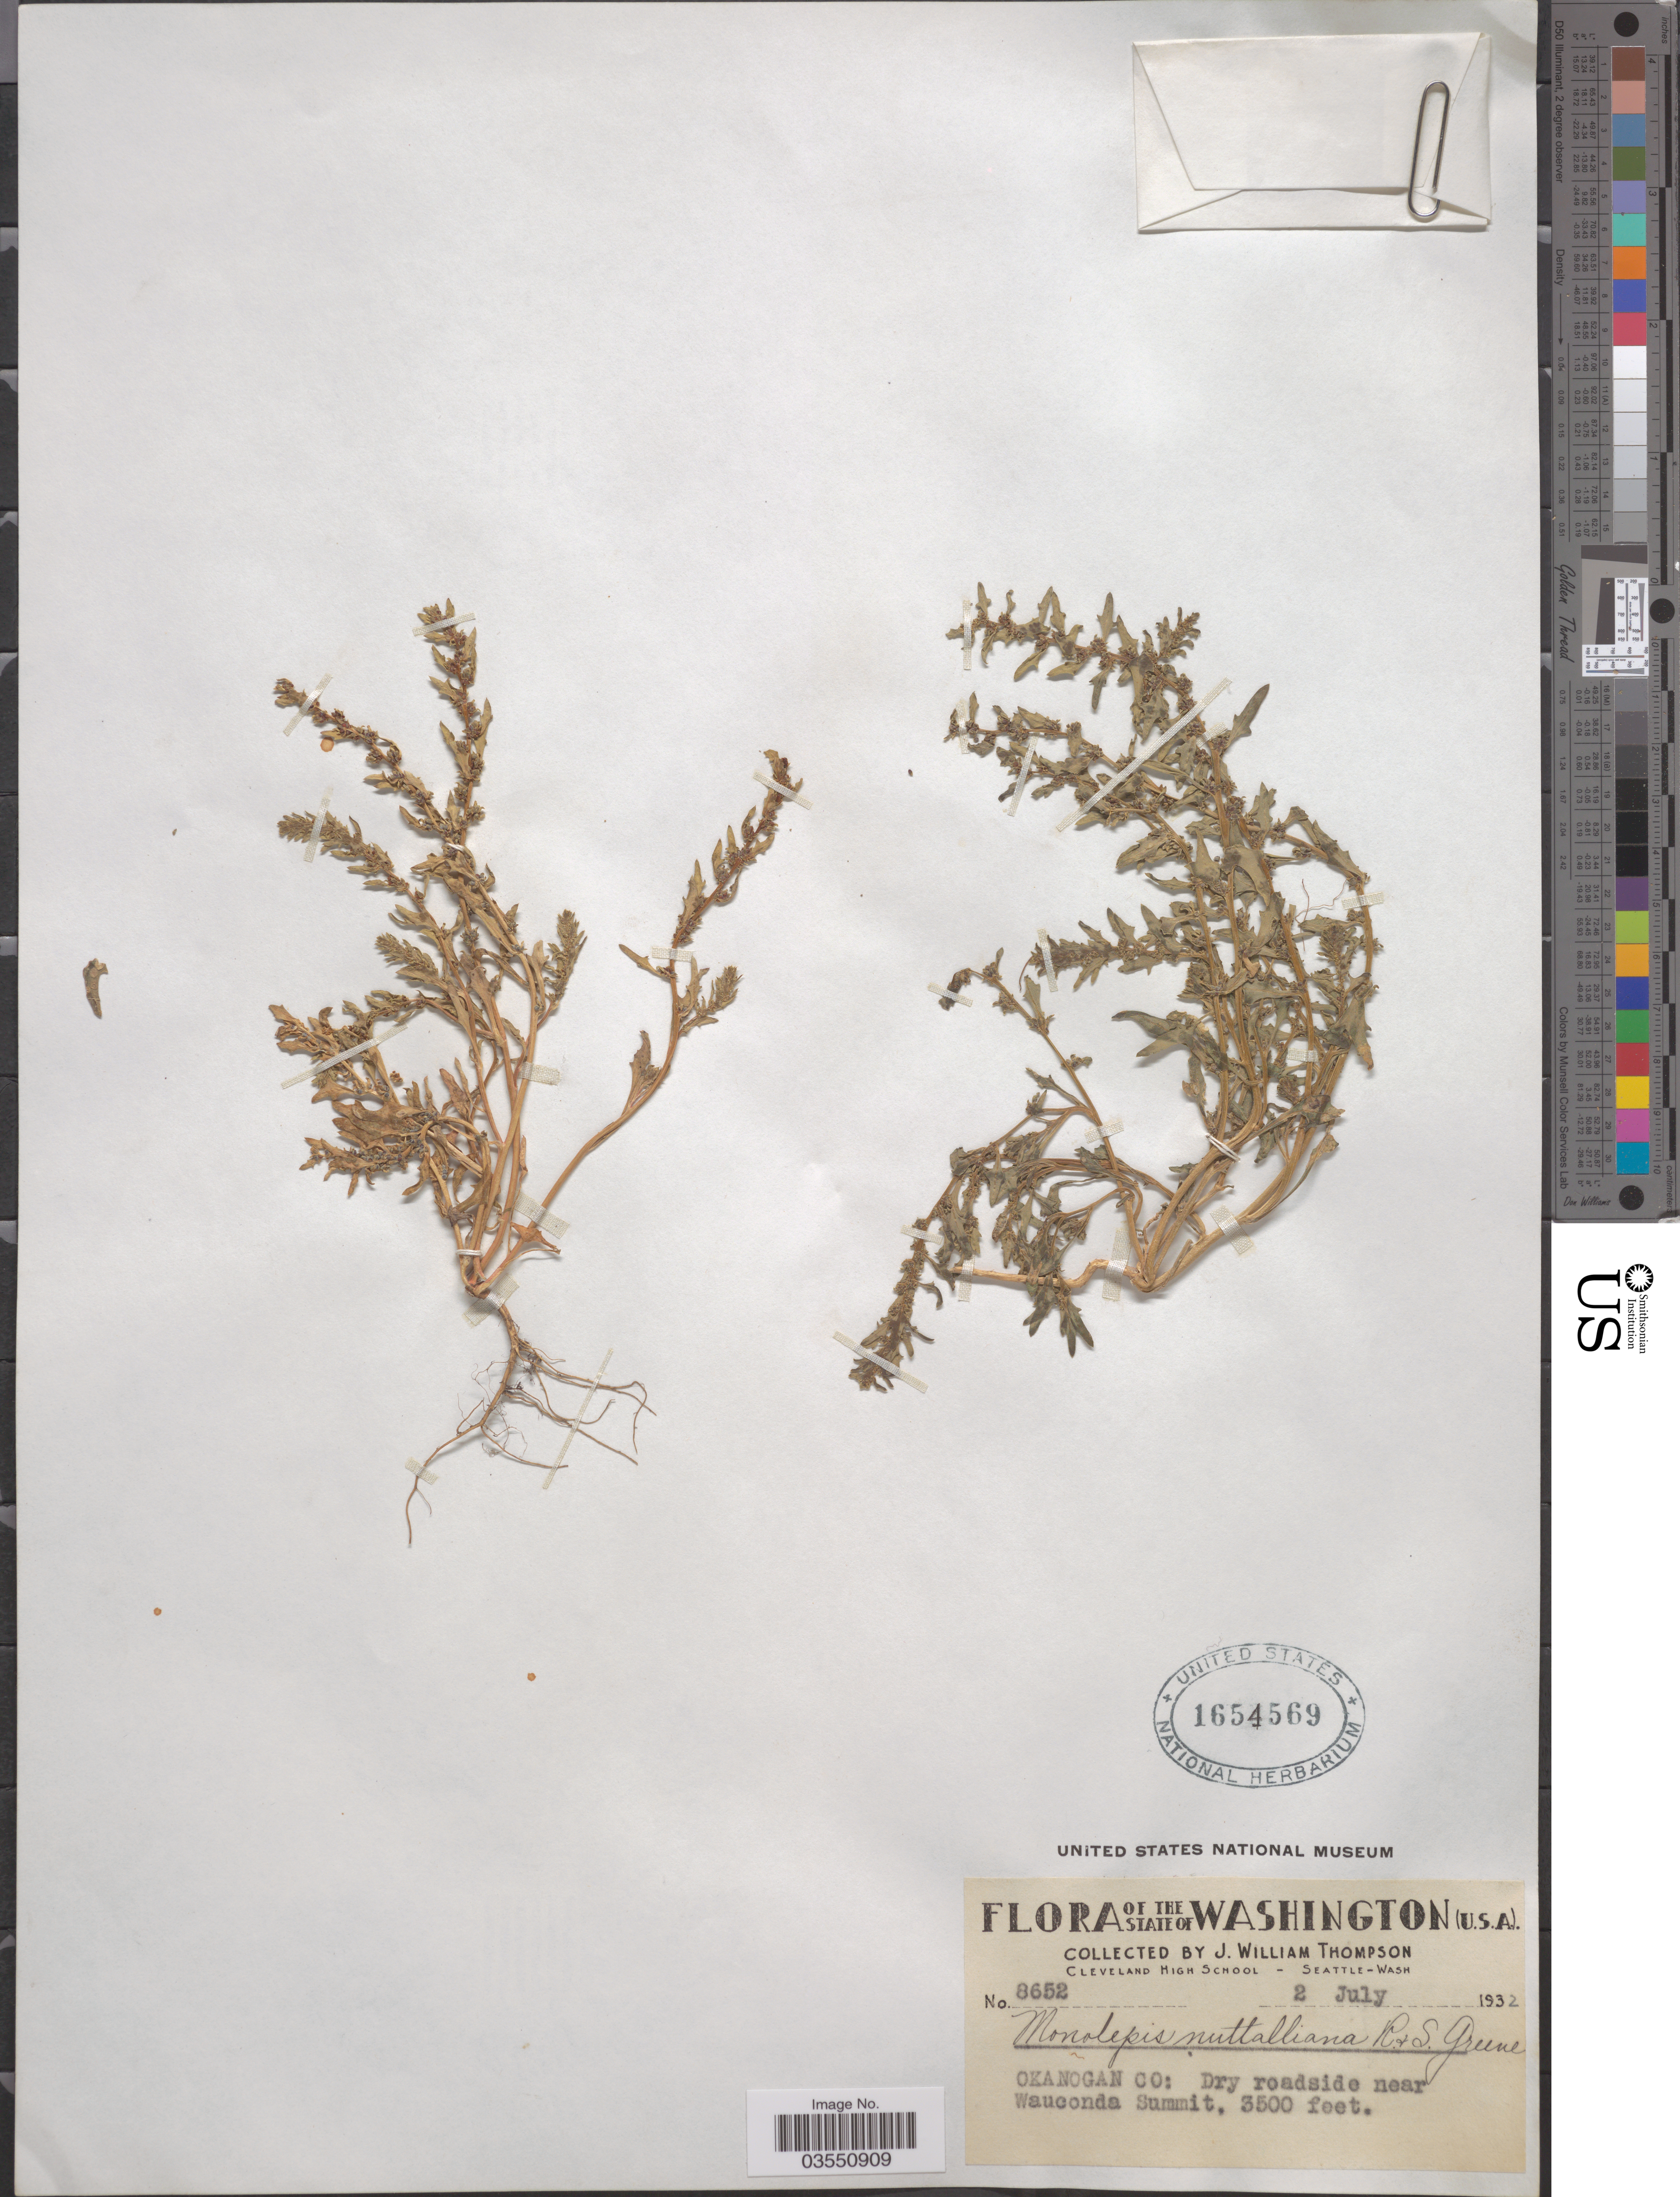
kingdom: Plantae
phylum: Tracheophyta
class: Magnoliopsida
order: Caryophyllales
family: Amaranthaceae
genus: Blitum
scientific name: Blitum nuttallianum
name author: Schult.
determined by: U.S. National Herbarium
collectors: J. W. Thompson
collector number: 8652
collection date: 1932-07-02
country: United States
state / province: Washington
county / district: Okanogan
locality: Okanogan Co: Dry roadside near Wauconda Summit.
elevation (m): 1067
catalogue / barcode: US 1654569